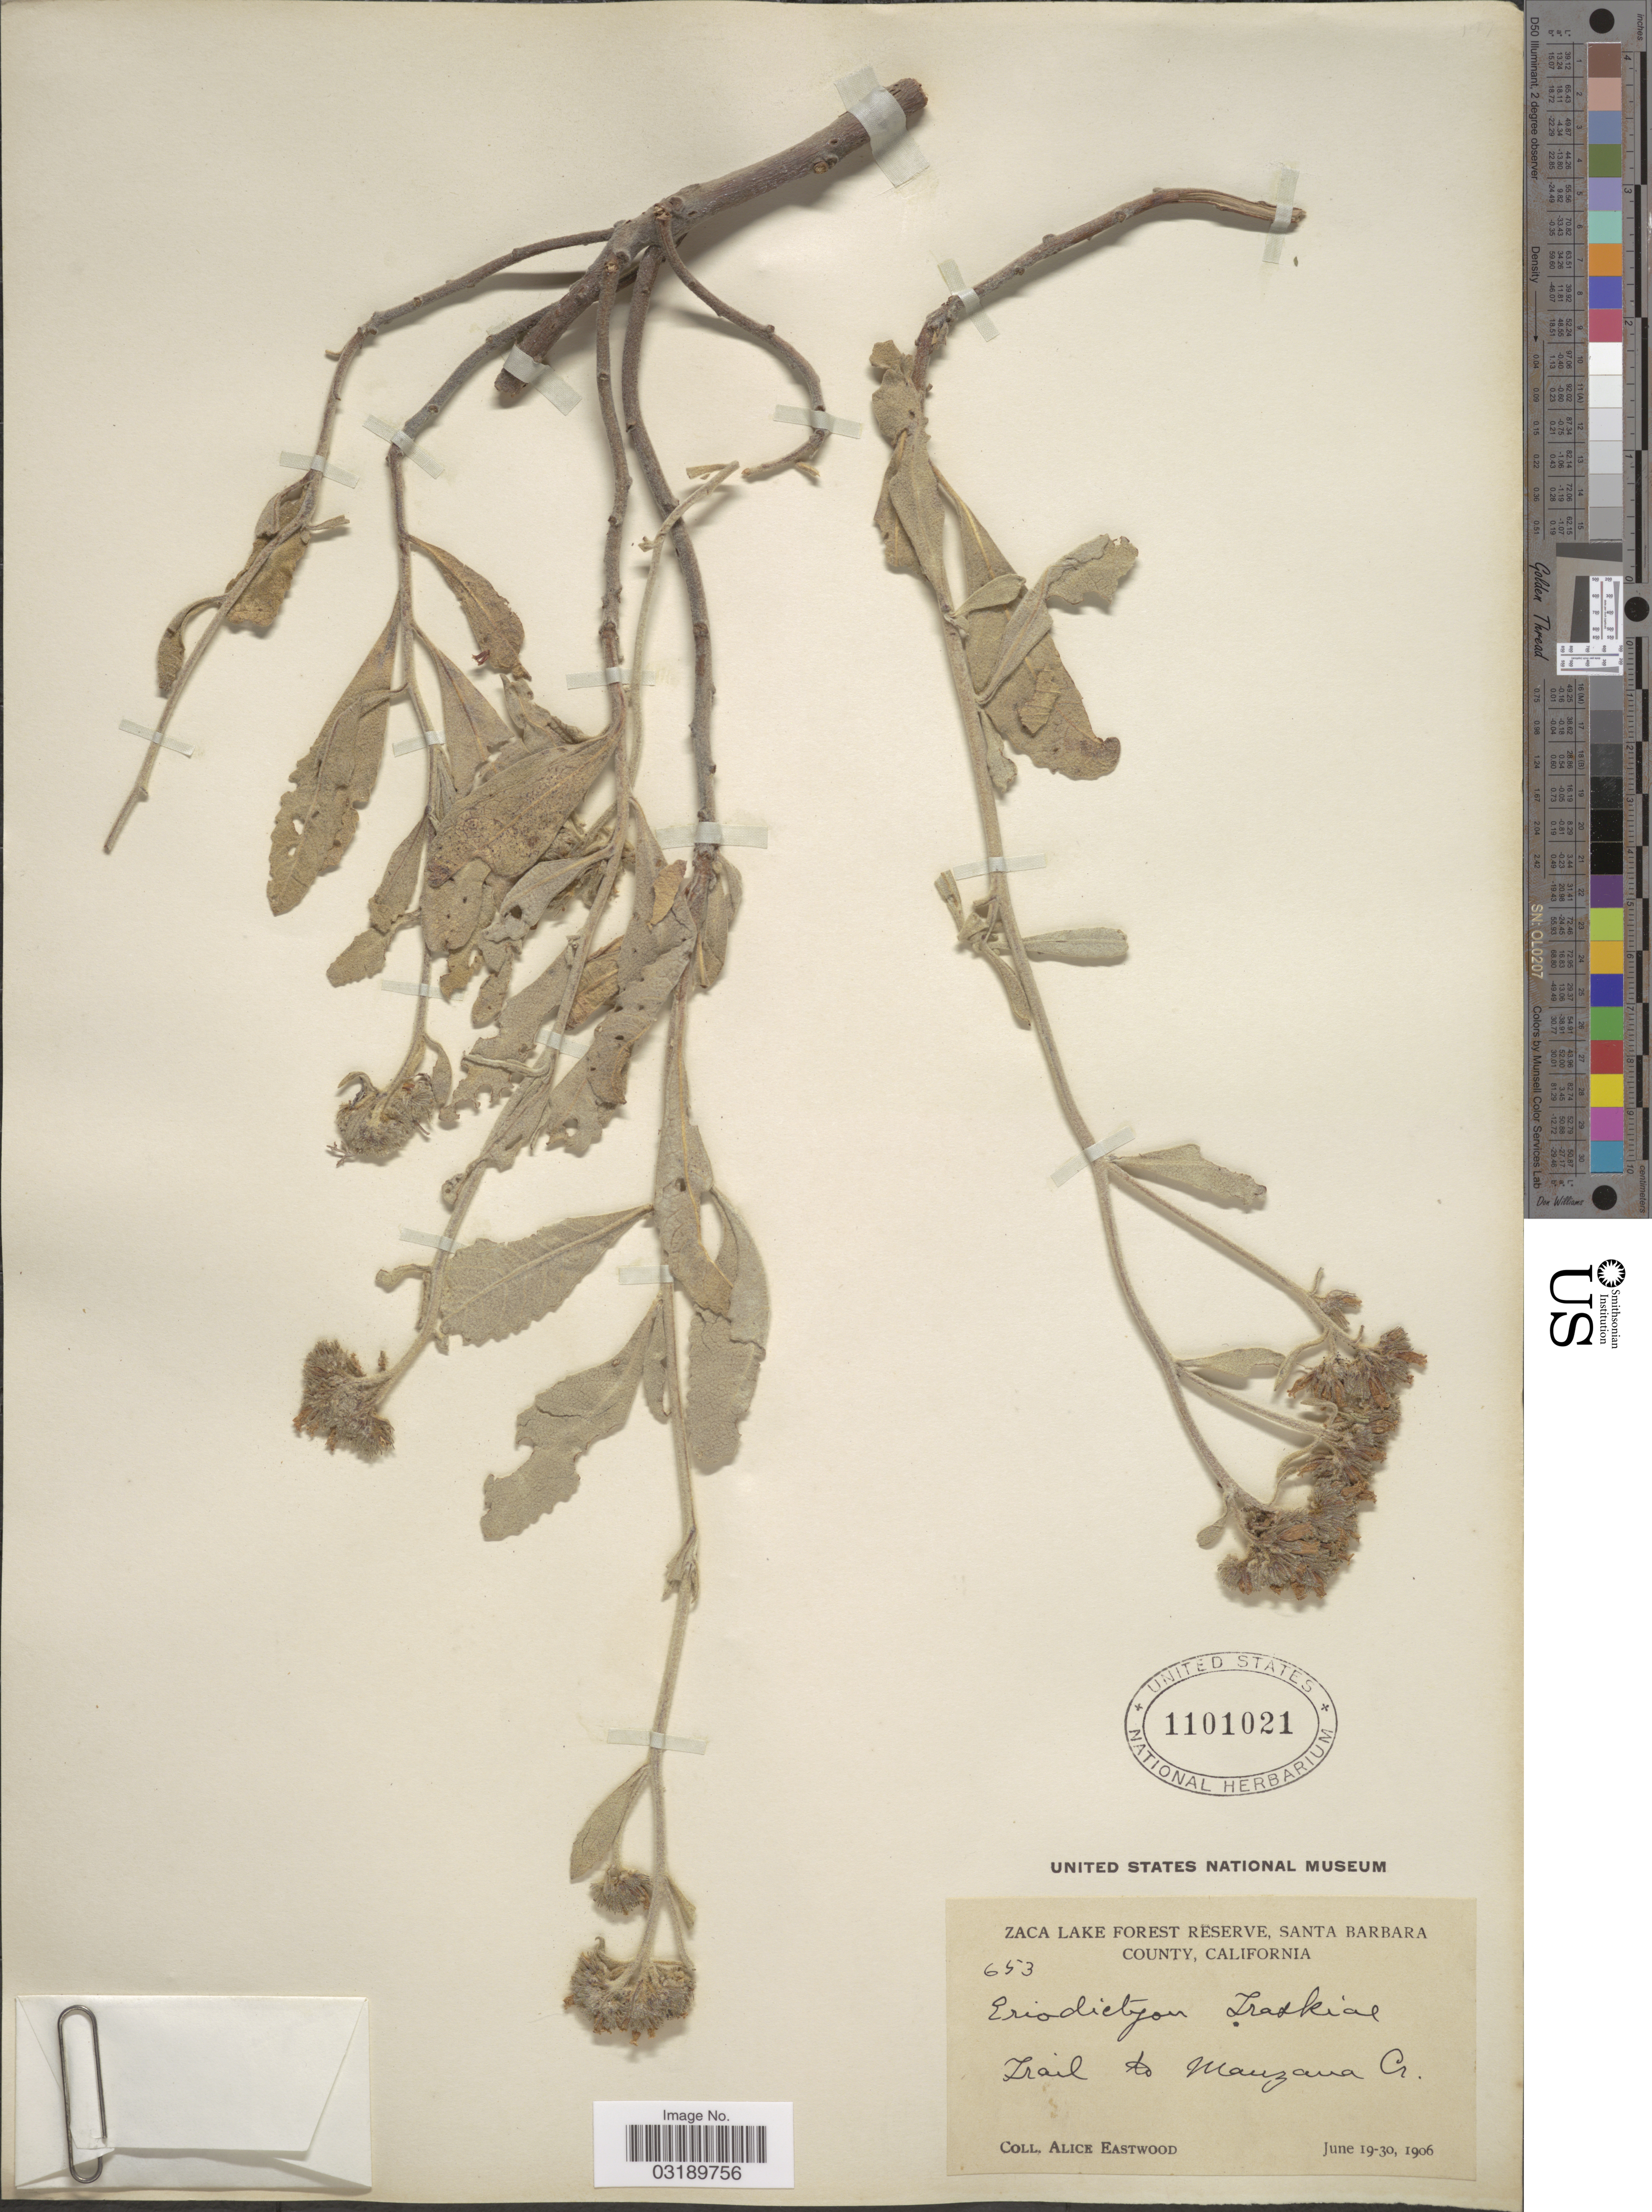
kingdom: Plantae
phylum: Tracheophyta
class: Magnoliopsida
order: Boraginales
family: Namaceae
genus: Eriodictyon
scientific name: Eriodictyon traskiae var. smithii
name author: (Munz) Hannan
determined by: Rogers, Z. S.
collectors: A. Eastwood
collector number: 653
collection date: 1906-06-19/1906-06-30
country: United States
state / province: California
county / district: Santa Barbara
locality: Zaca Lake Forest Reserve, Santa Barbara County. Trail to Manzana Cr.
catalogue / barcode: US 1101021